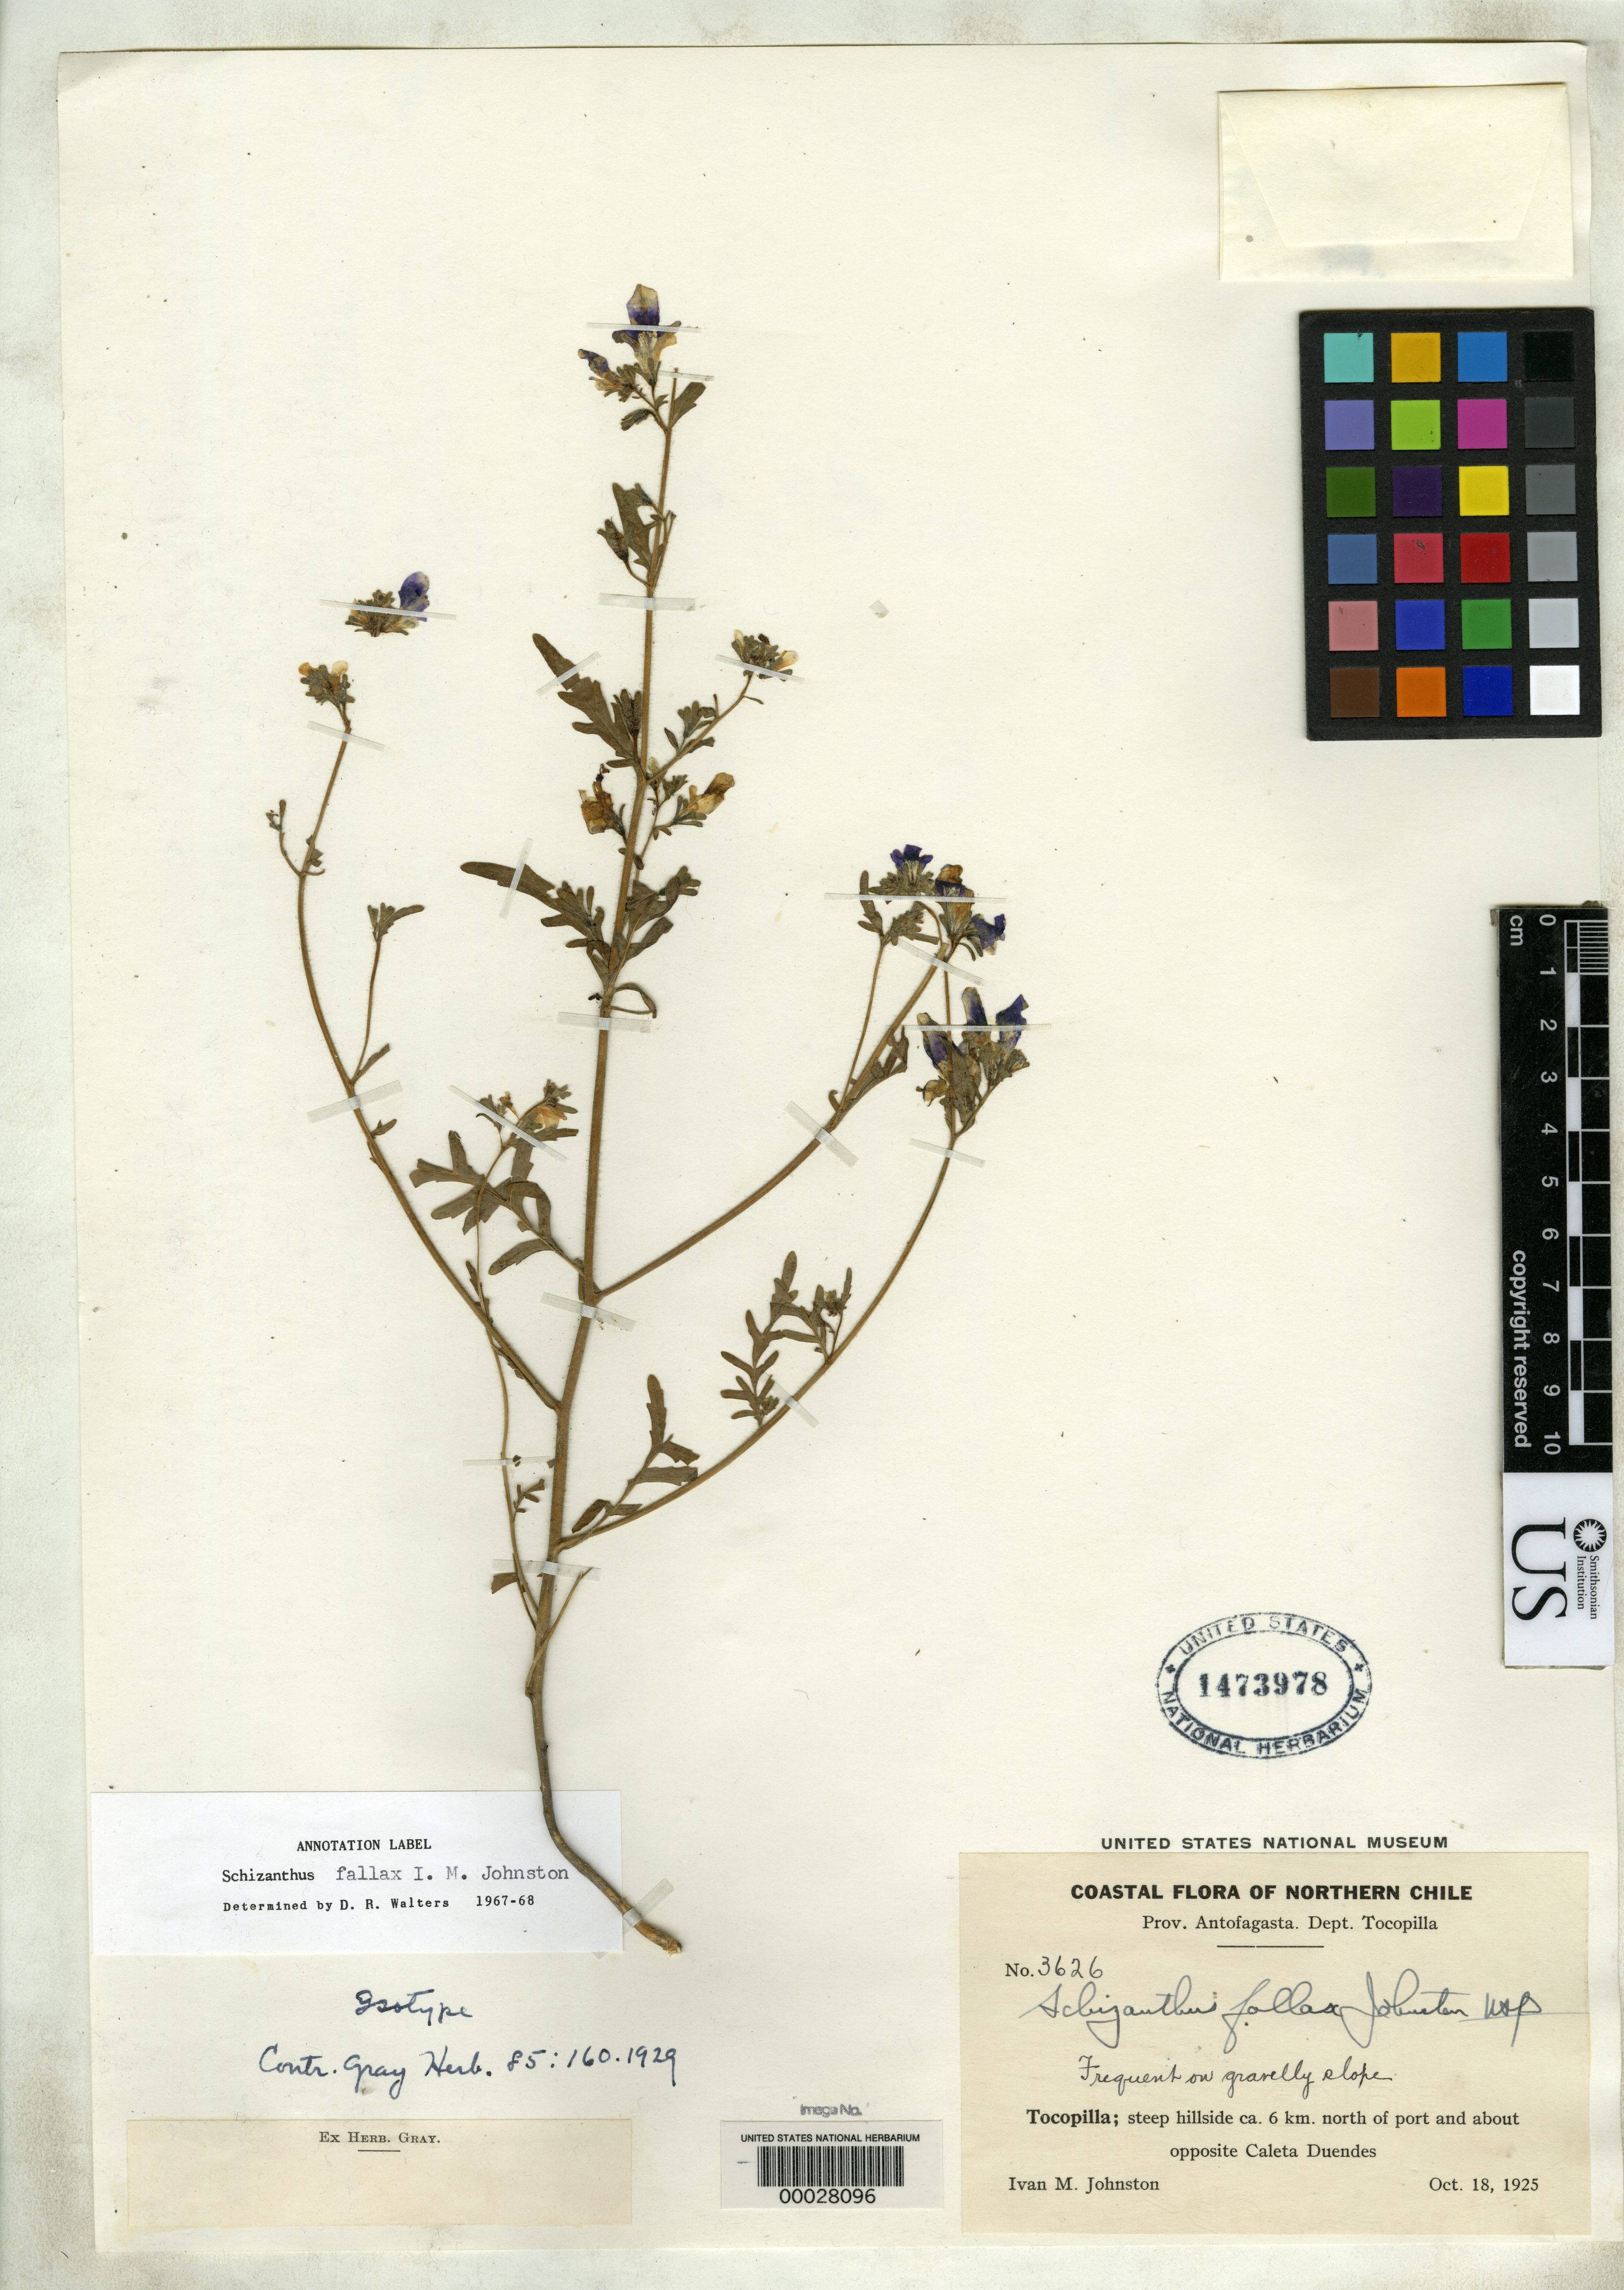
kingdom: Plantae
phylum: Tracheophyta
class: Magnoliopsida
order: Solanales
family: Solanaceae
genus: Schizanthus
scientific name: Schizanthus fallax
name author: I.M. Johnst.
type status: Isotype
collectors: I.M. Johnston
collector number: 3626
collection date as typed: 18 Oct 1925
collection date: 1925-10-18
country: Chile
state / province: Antofagasta (II)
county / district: Tocopilla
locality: Tocopilla, opposite Caletaduendes.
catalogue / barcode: US 1473978